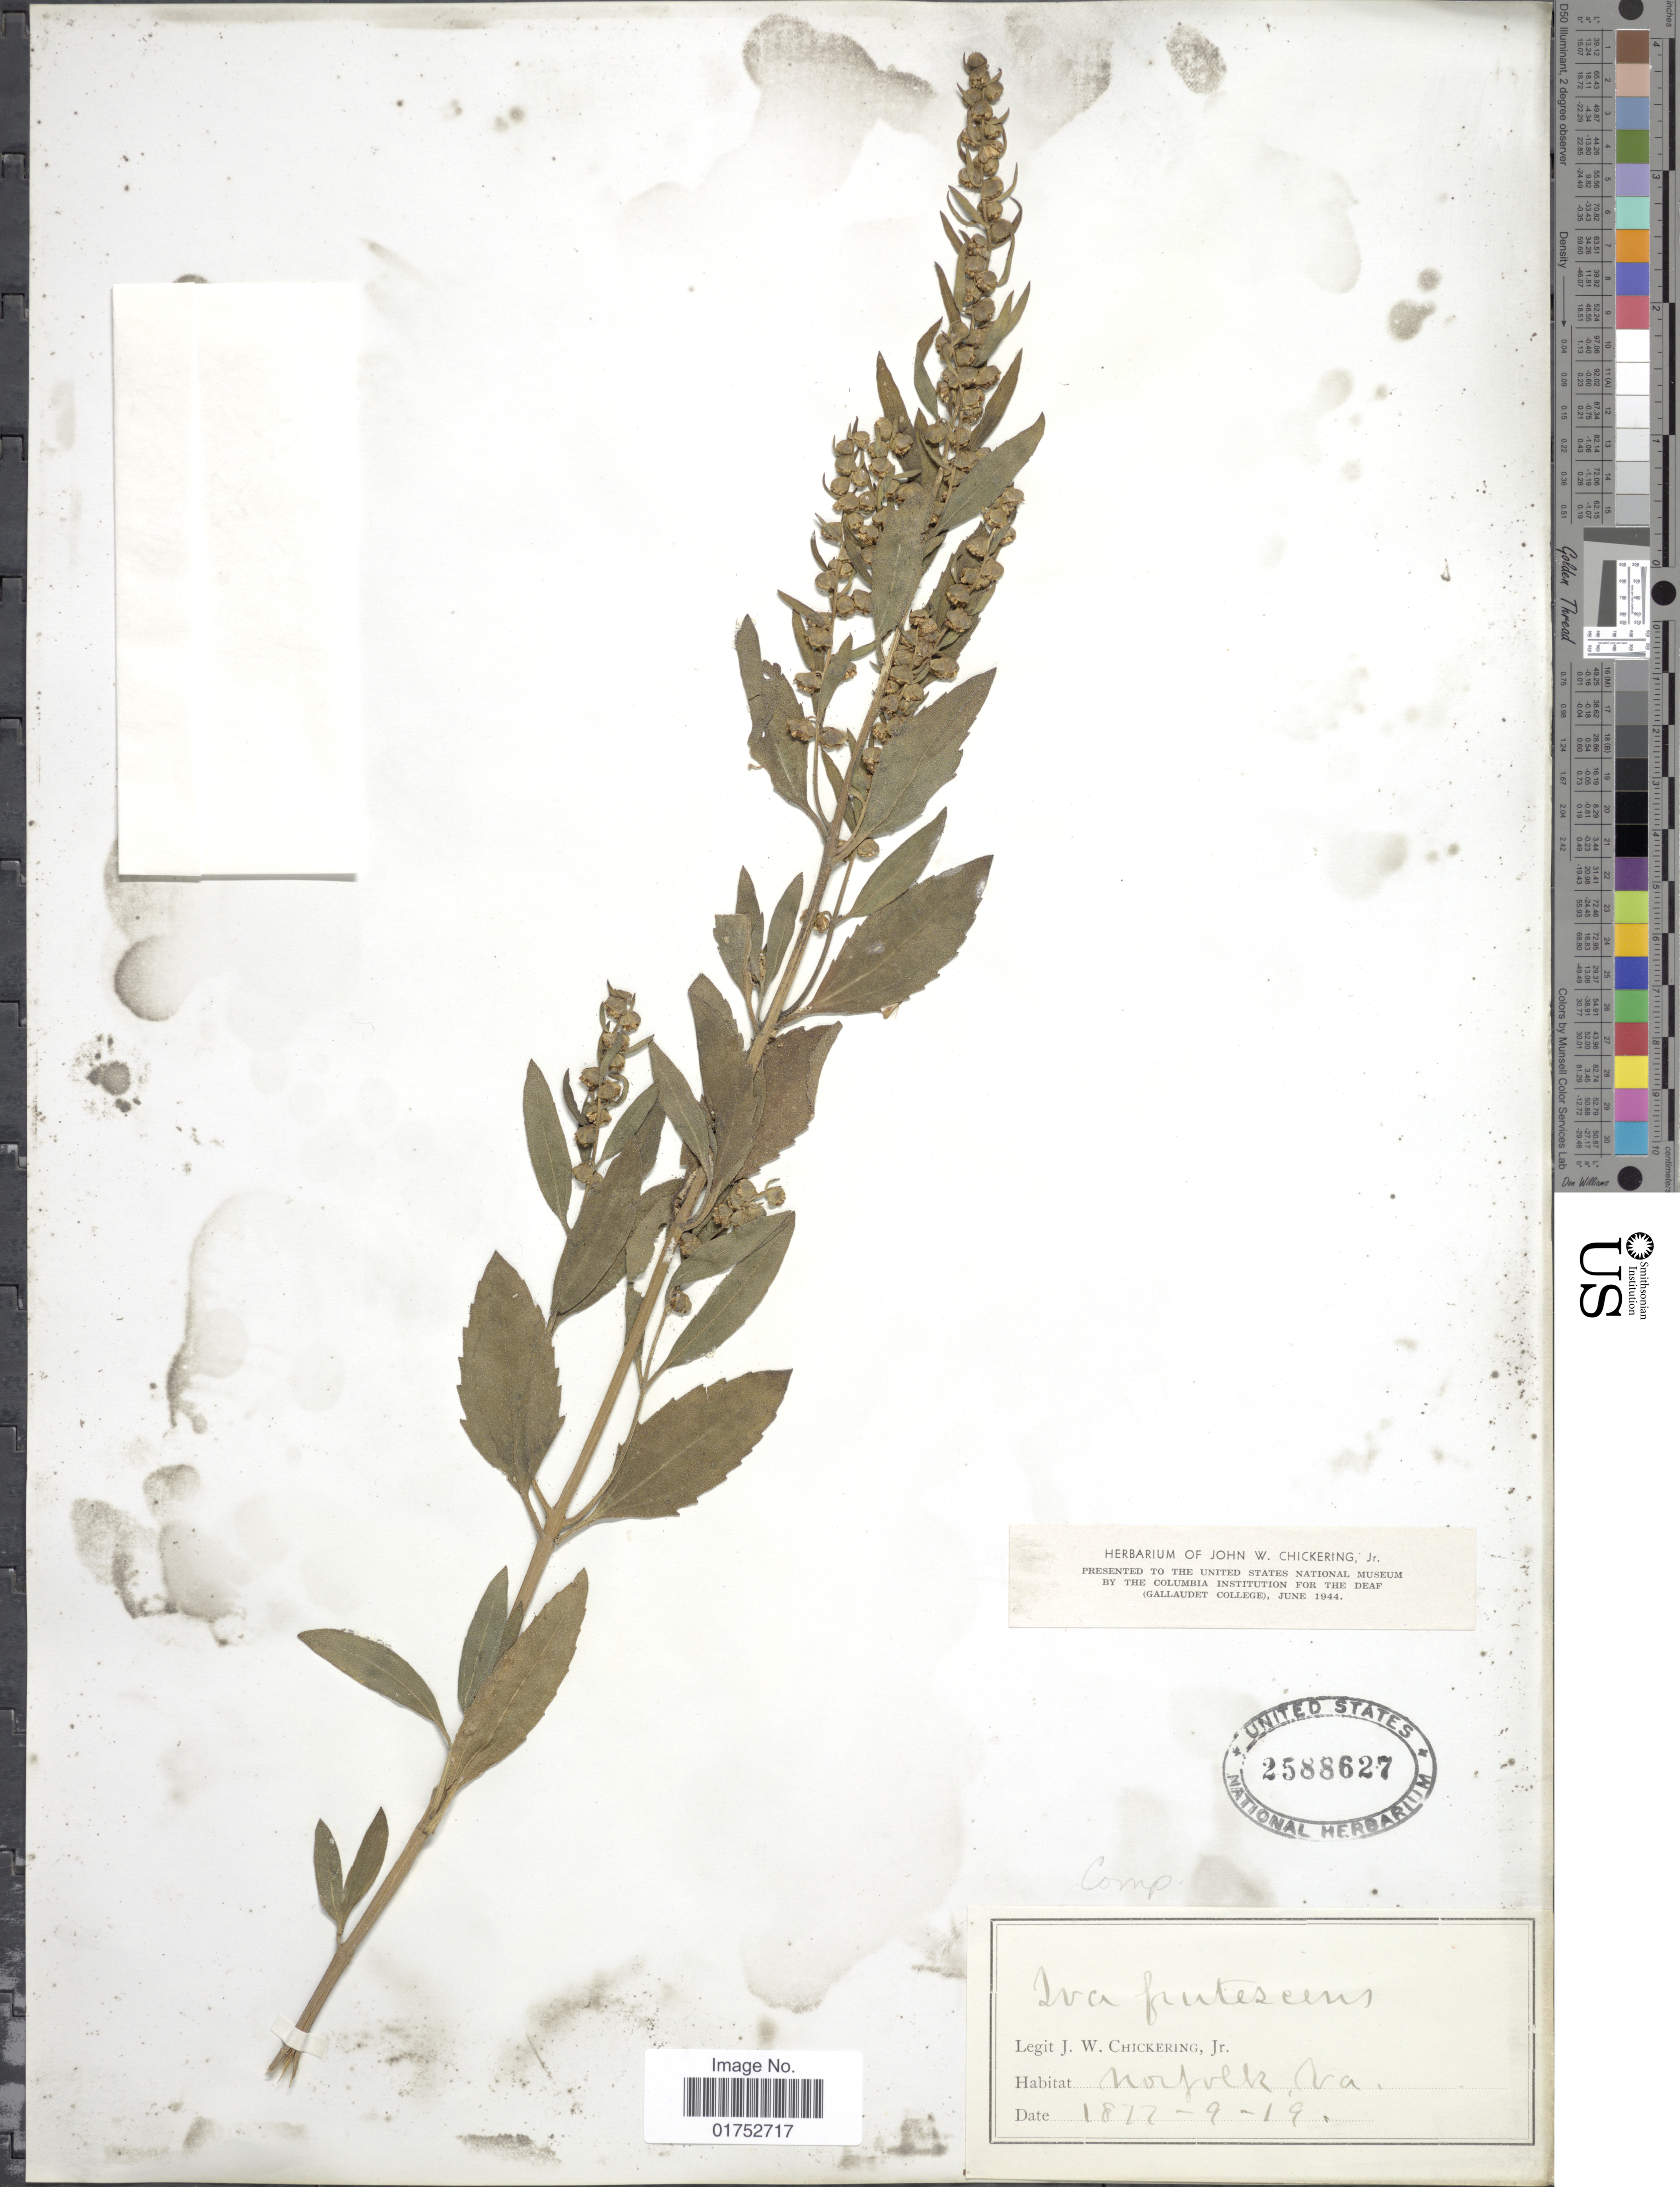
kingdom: Plantae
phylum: Tracheophyta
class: Magnoliopsida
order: Asterales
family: Asteraceae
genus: Iva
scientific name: Iva frutescens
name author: L.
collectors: J. Chickering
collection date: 1872-09-19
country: United States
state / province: Virginia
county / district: City of Norfolk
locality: Norfolk, Va.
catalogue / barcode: US 2588627